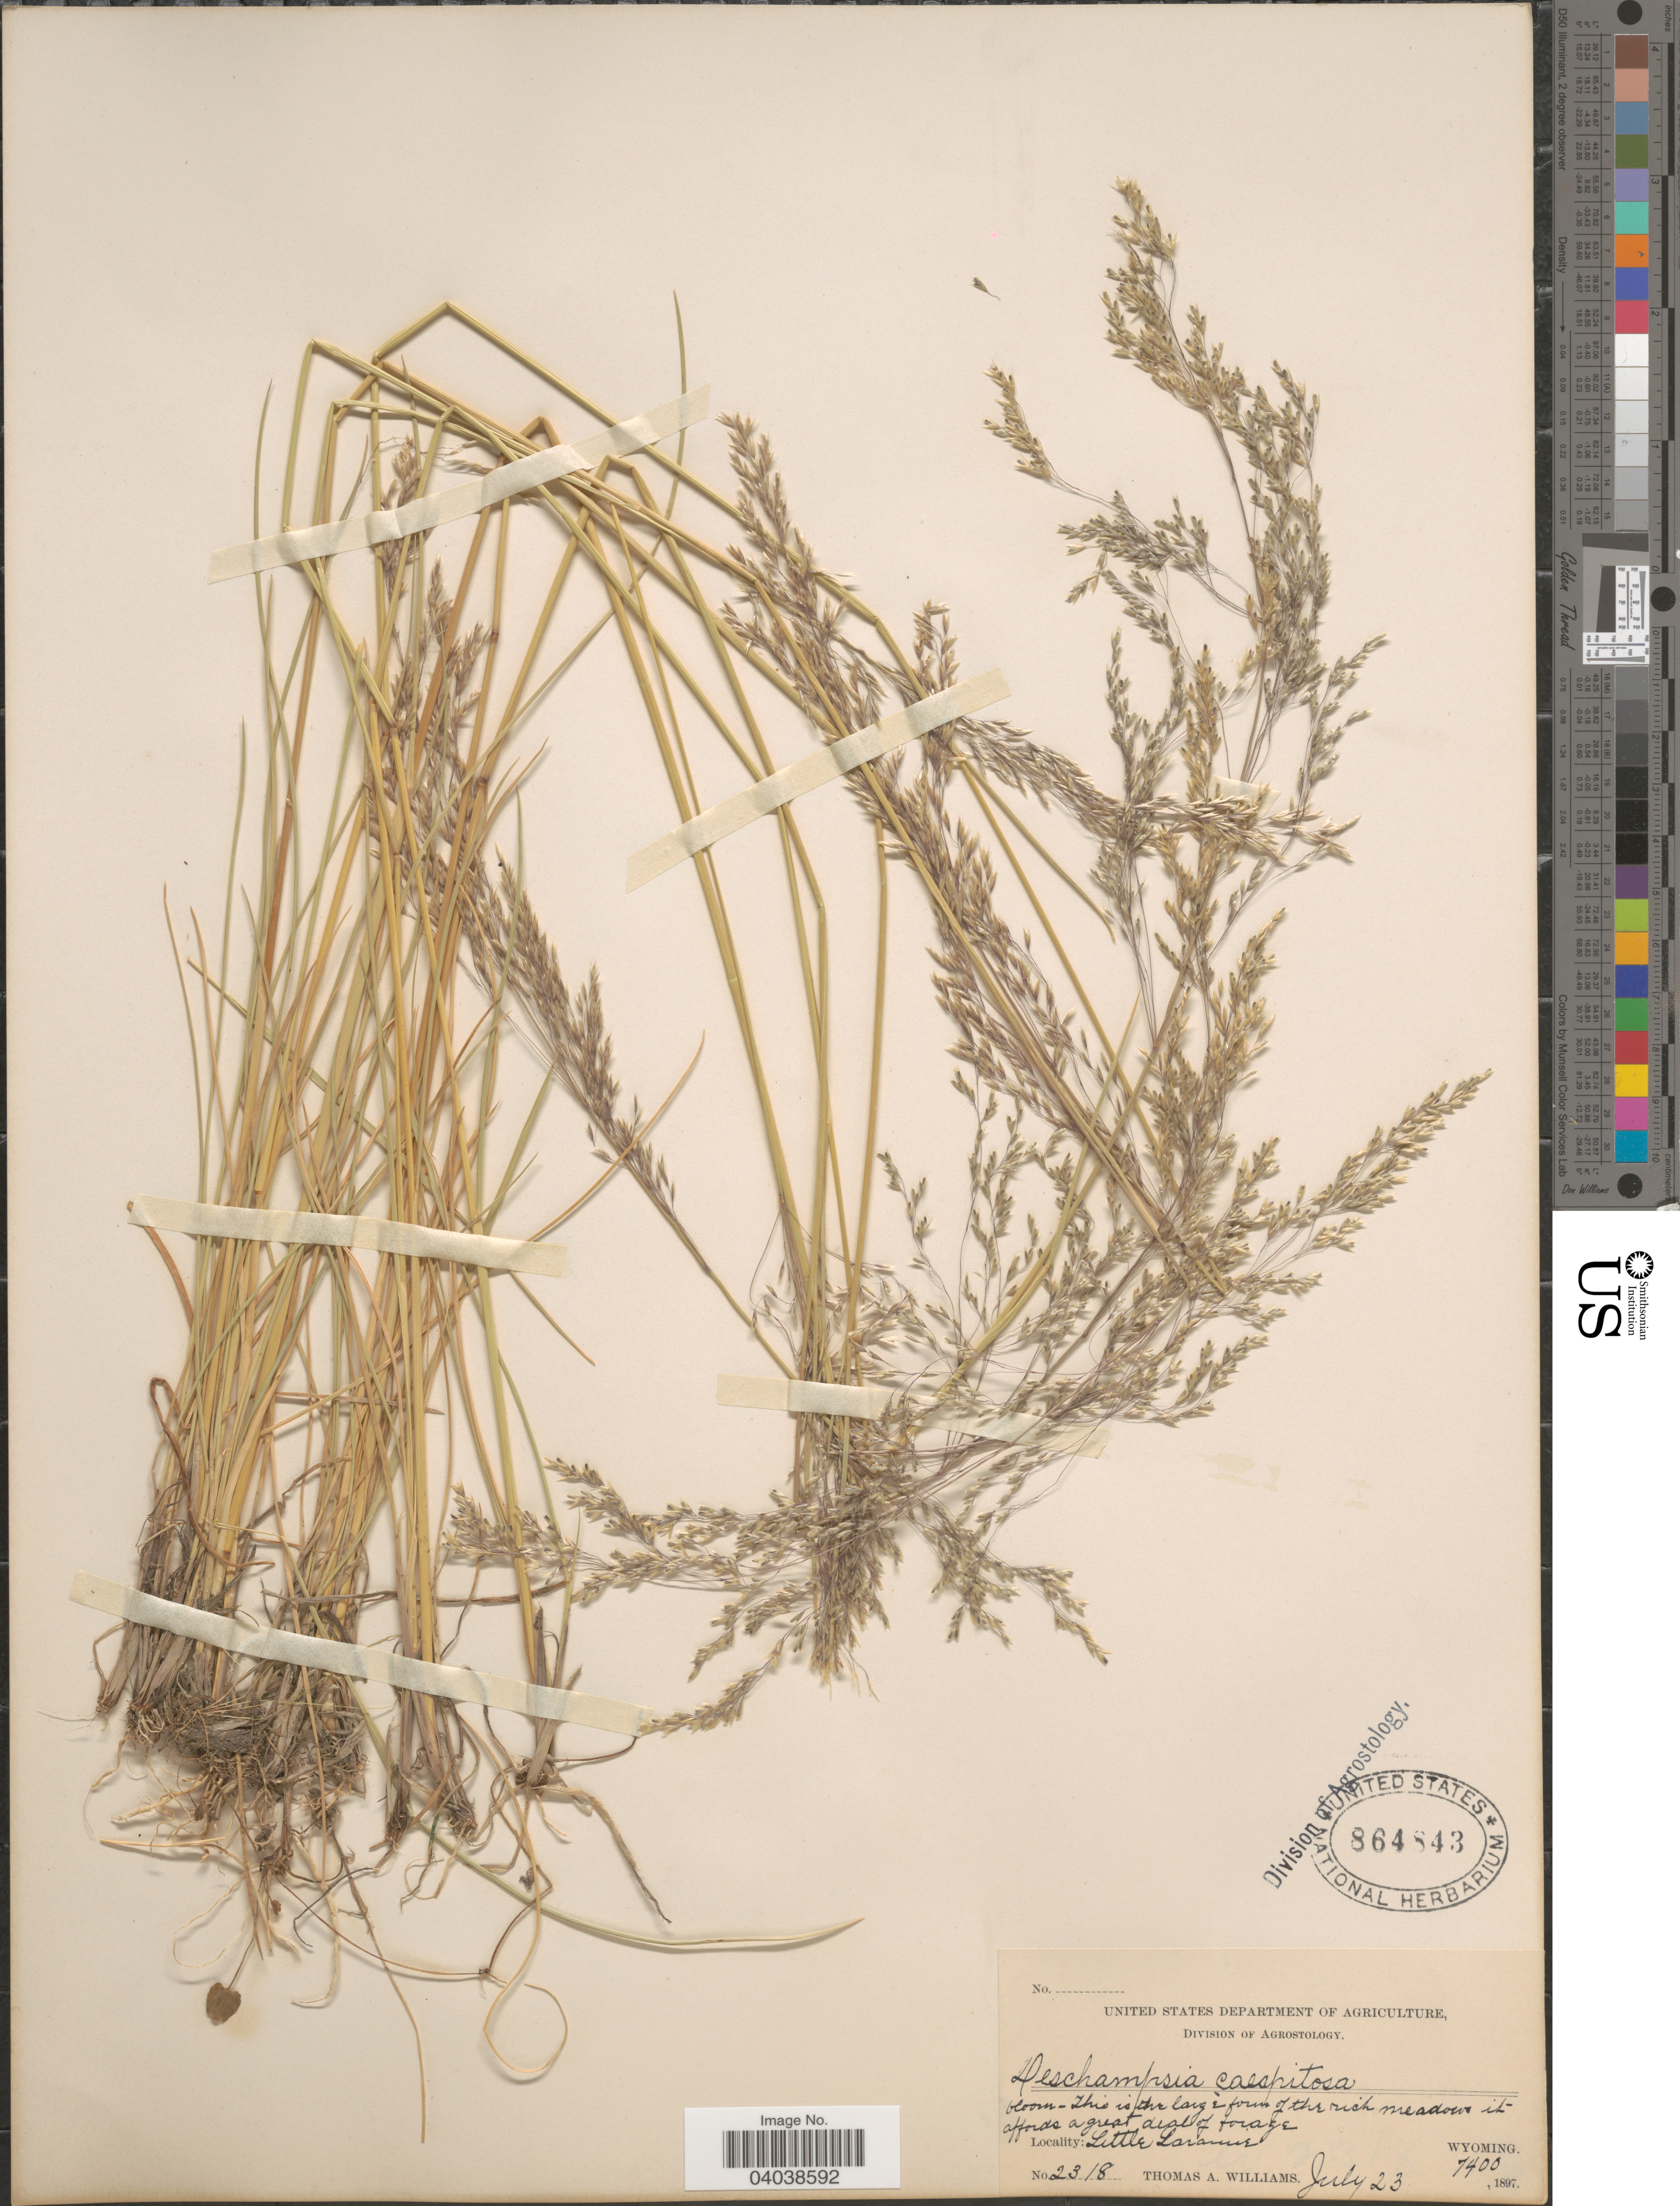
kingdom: Plantae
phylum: Tracheophyta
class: Liliopsida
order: Poales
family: Poaceae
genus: Deschampsia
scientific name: Deschampsia cespitosa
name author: (L.) P. Beauv.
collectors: T. A. Williams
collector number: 2318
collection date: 1897-07-23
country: United States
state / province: Wyoming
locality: Little Laramie.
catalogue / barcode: US 864843